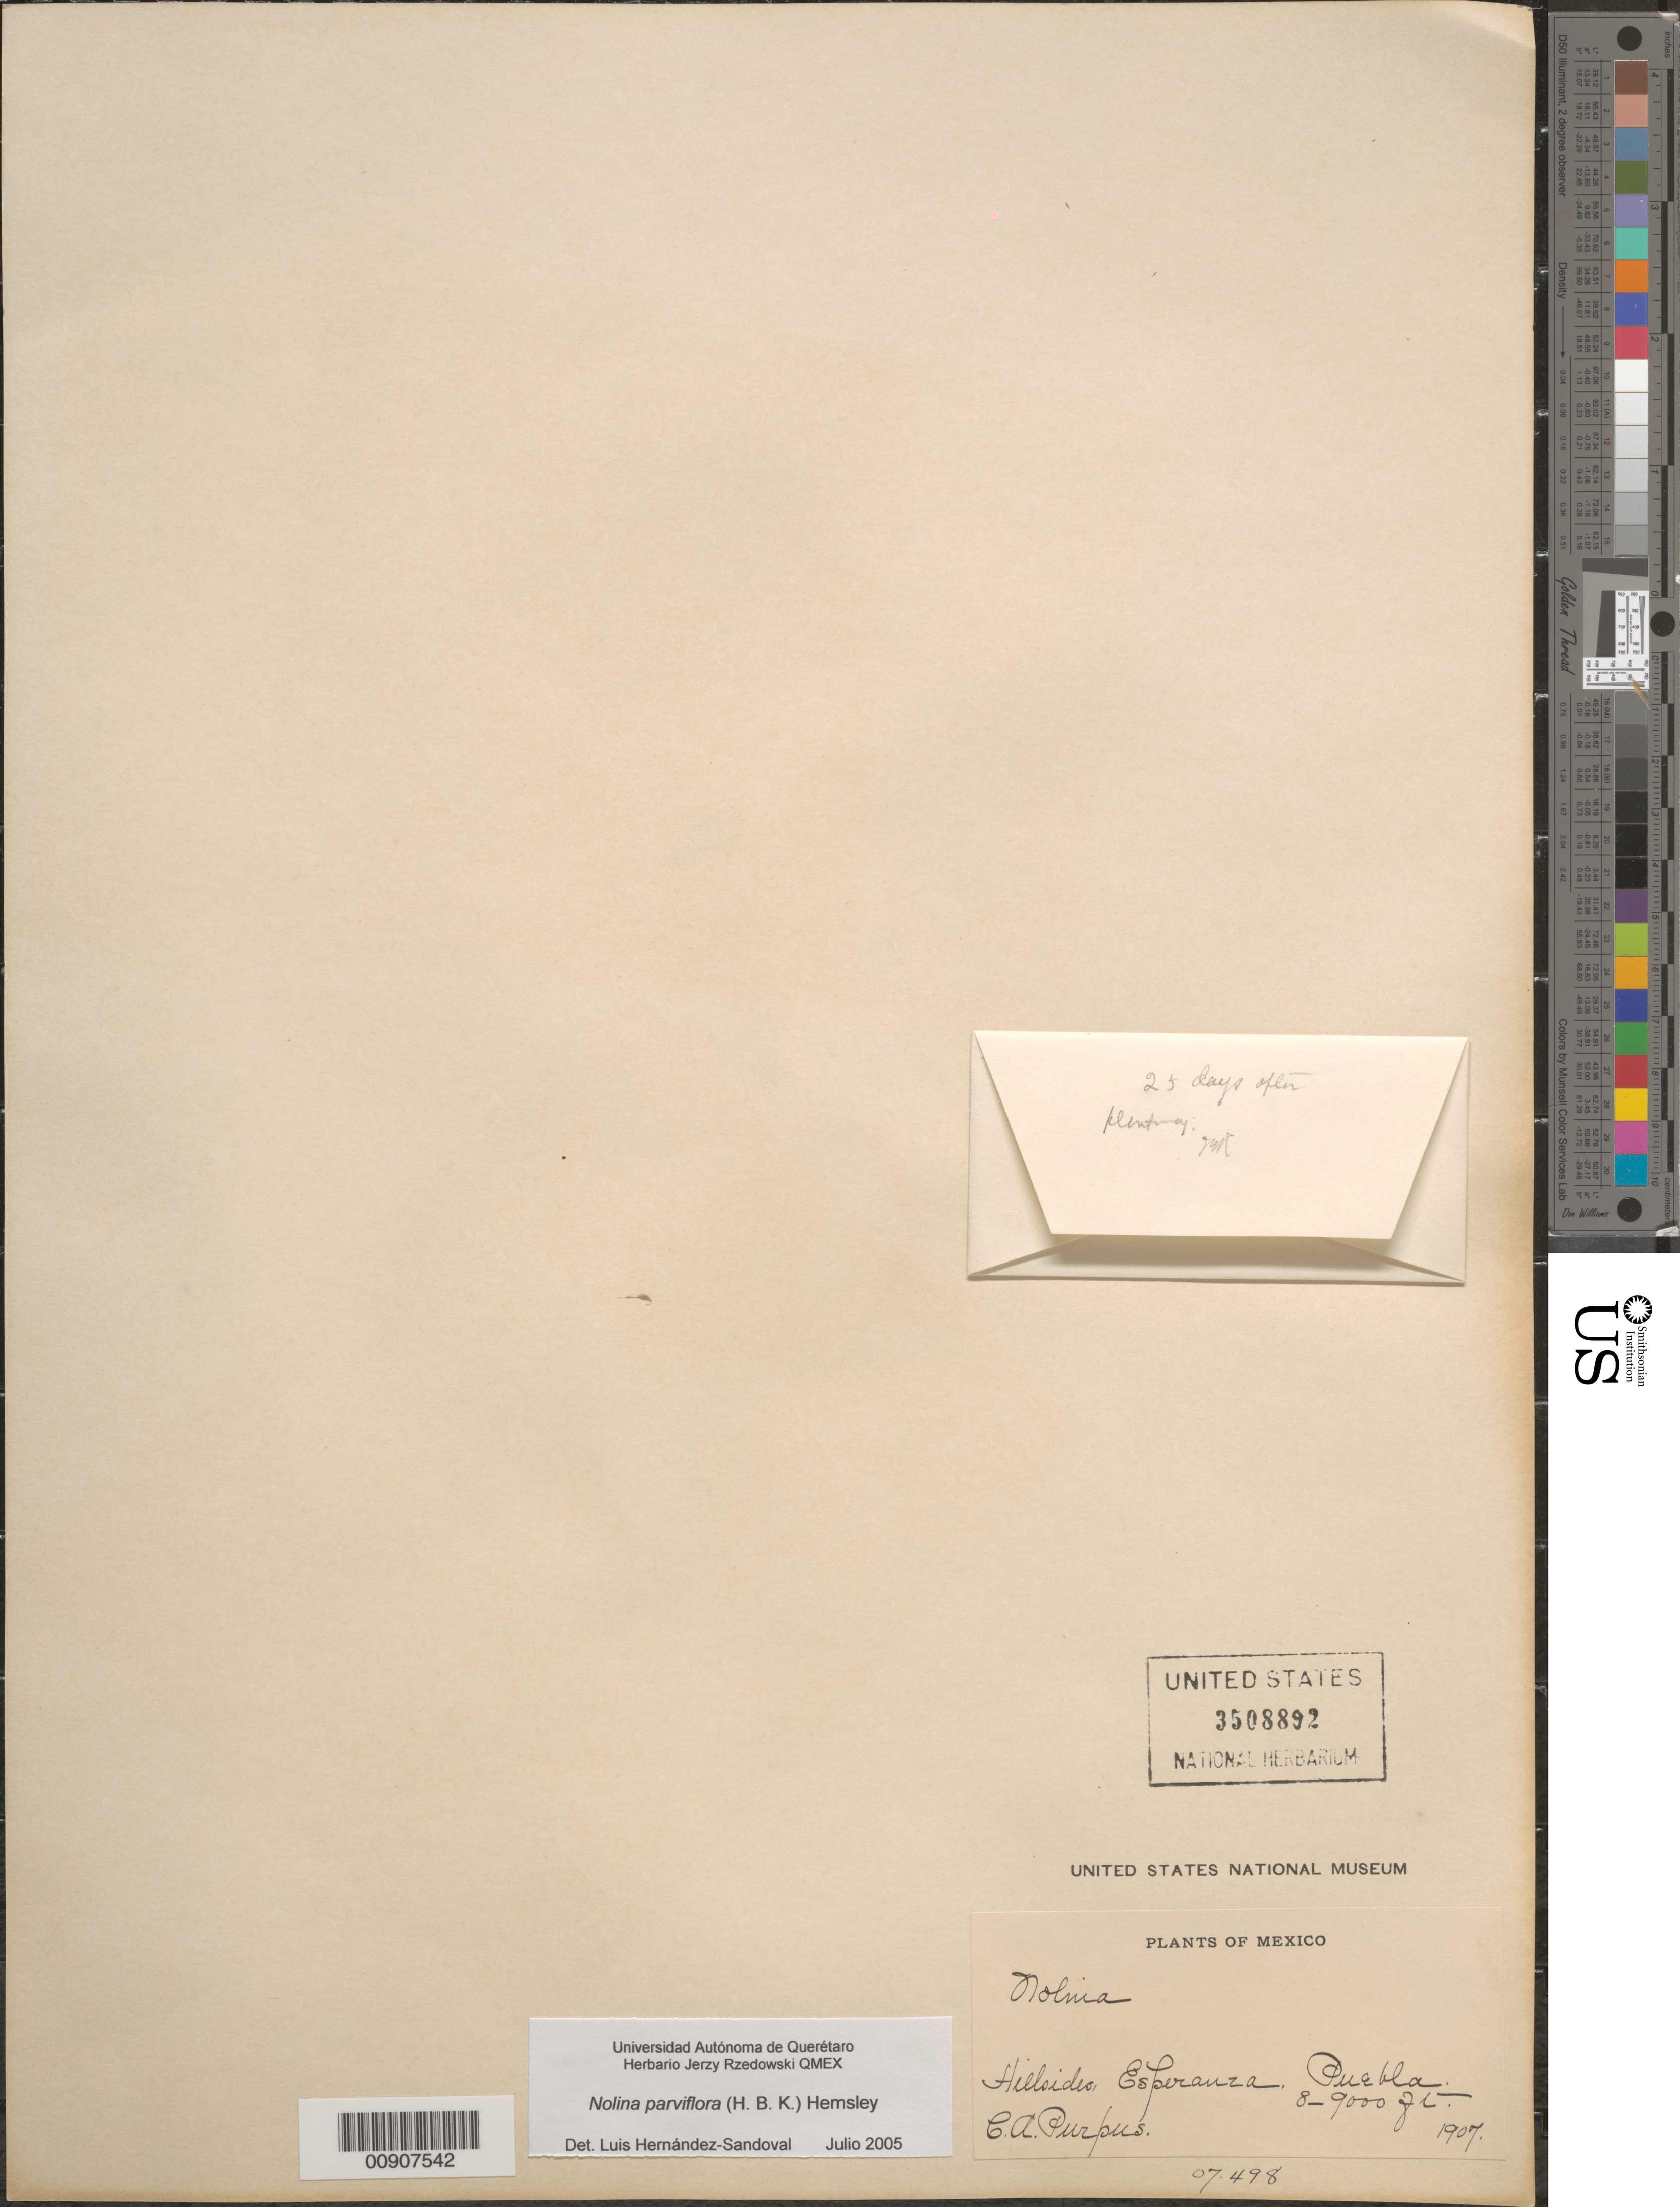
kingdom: Plantae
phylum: Tracheophyta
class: Liliopsida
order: Asparagales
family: Asparagaceae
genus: Nolina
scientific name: Nolina parviflora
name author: (Kunth) Hemsl.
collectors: C. A. Purpus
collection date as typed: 1907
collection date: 1907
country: Mexico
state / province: Puebla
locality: Esperanza, Puebla.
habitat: Hillsides.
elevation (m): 2438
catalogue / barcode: US 3508892